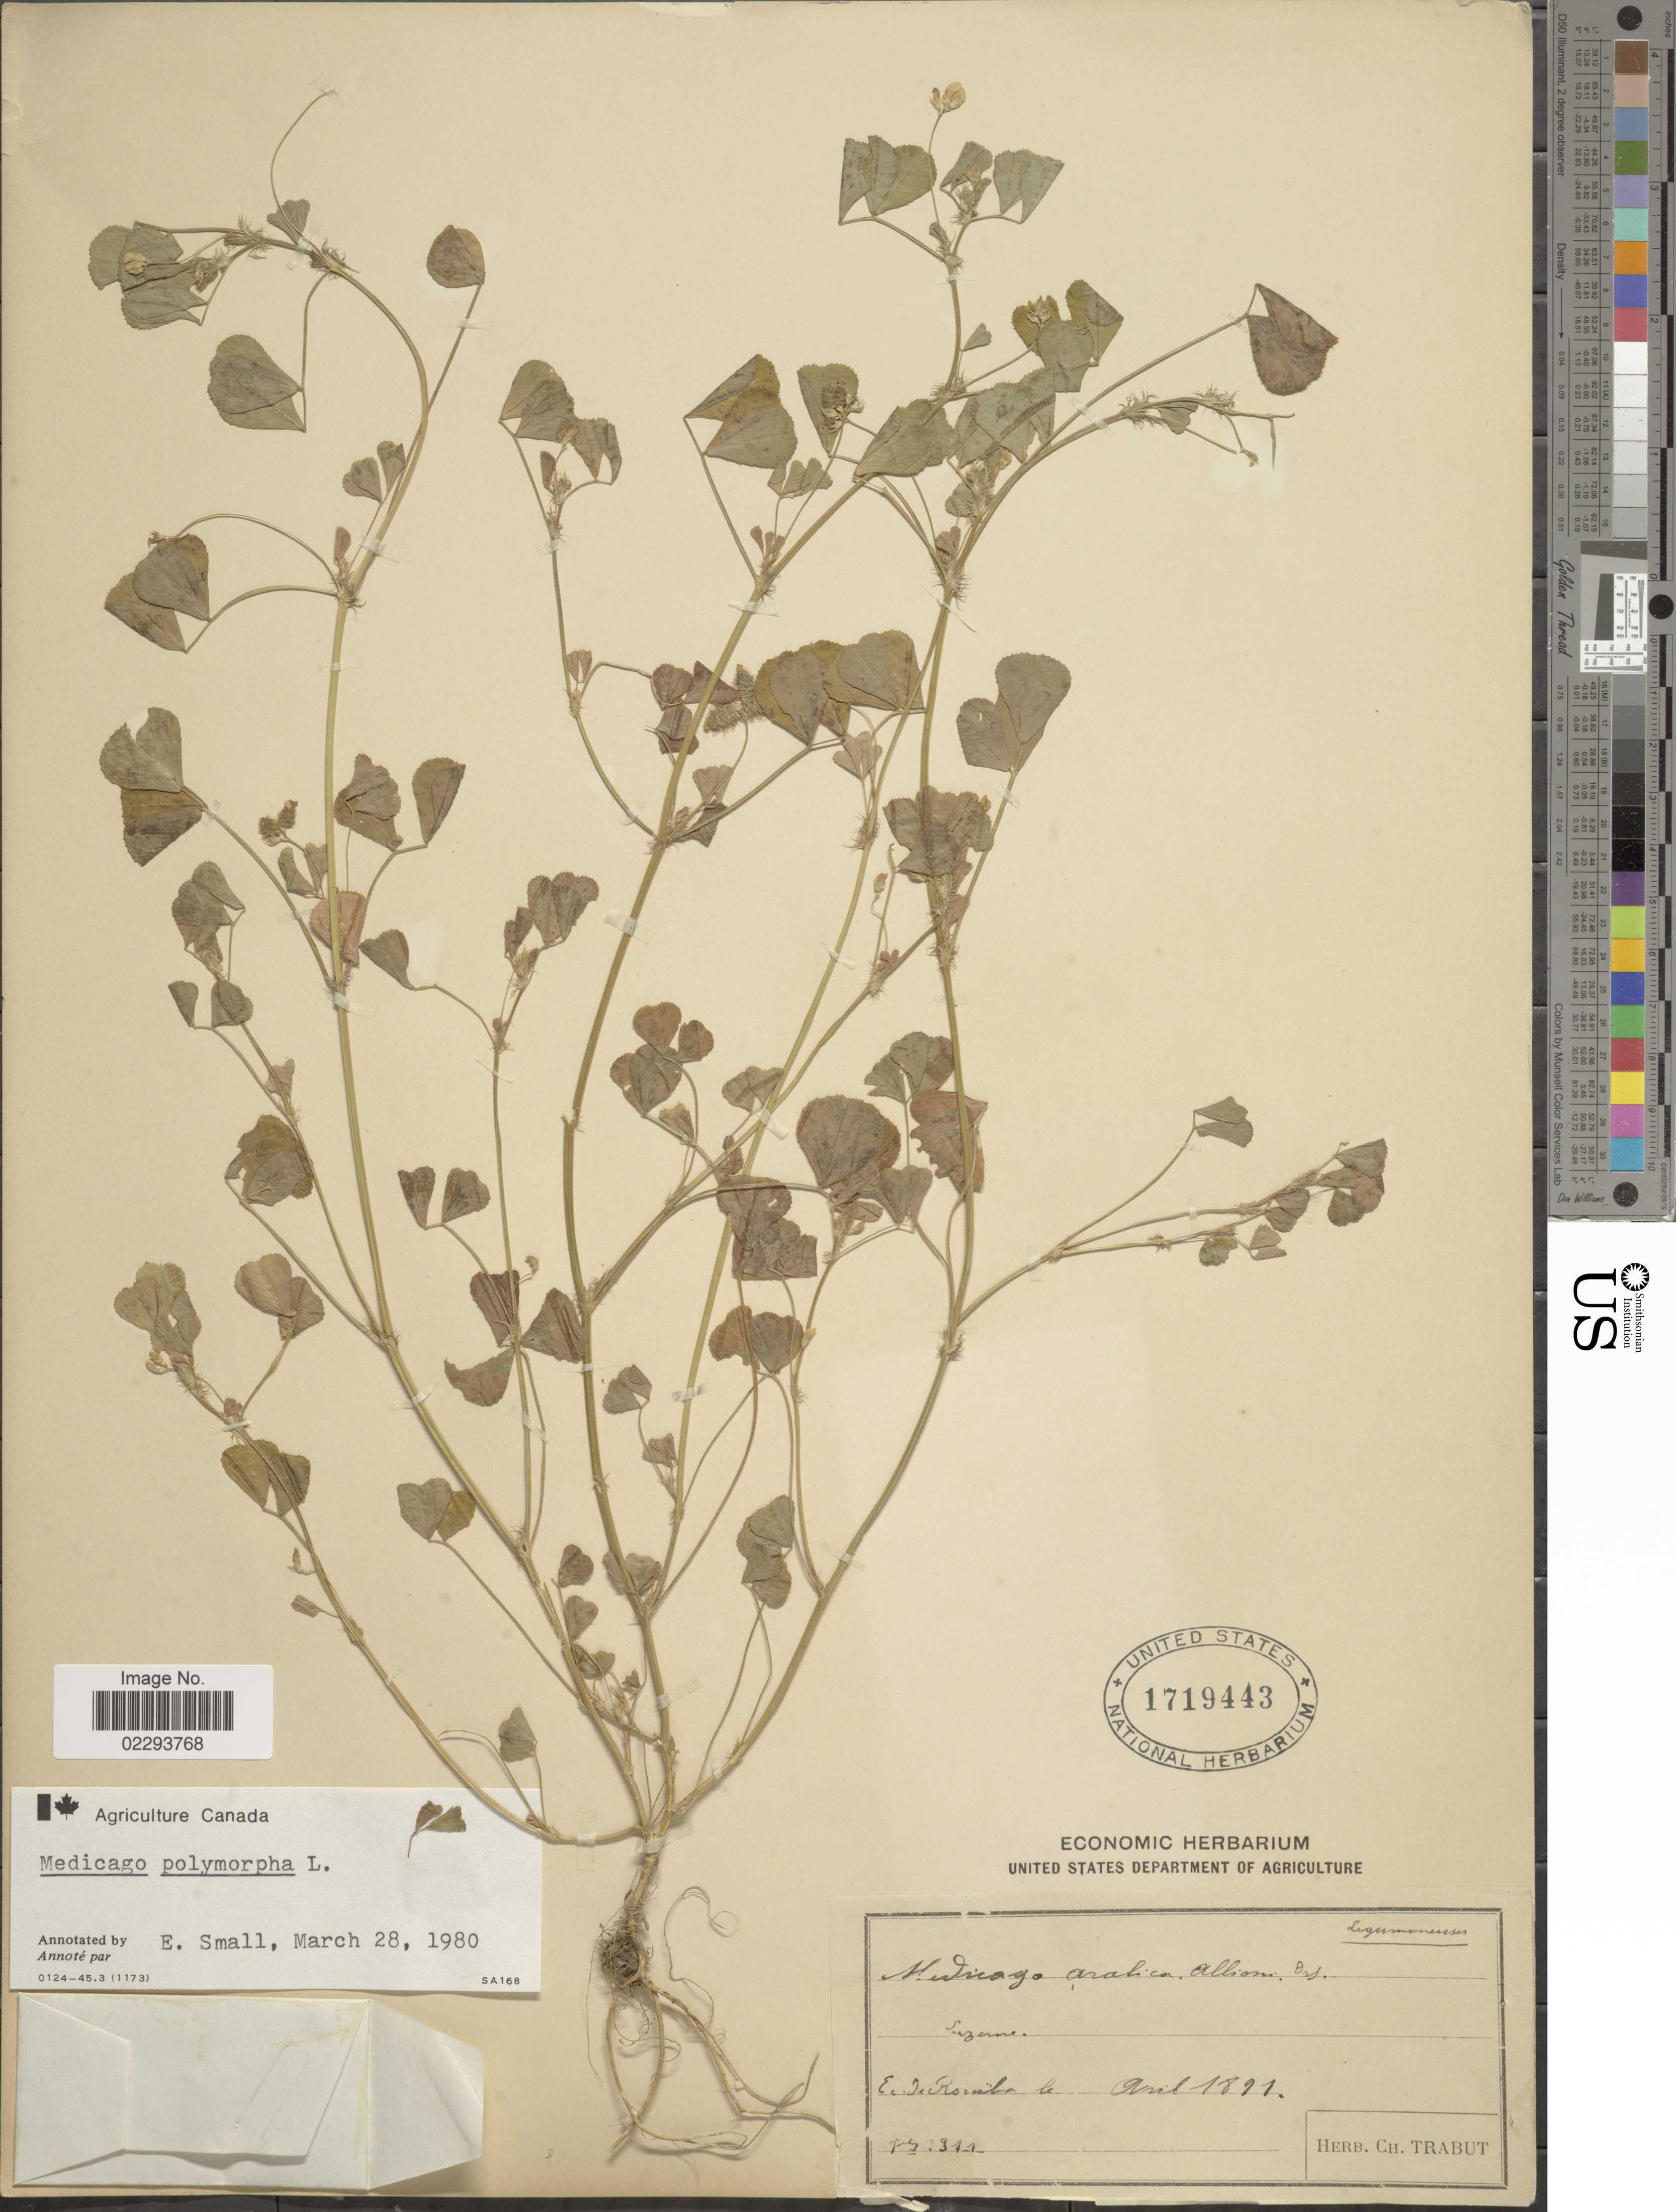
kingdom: Plantae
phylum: Tracheophyta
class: Magnoliopsida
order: Fabales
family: Fabaceae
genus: Medicago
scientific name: Medicago polymorpha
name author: L.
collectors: Ex herb. Trabut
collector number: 311?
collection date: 1891-04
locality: E. de Rorimba [interpreted], Luzerne.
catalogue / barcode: US 1719443